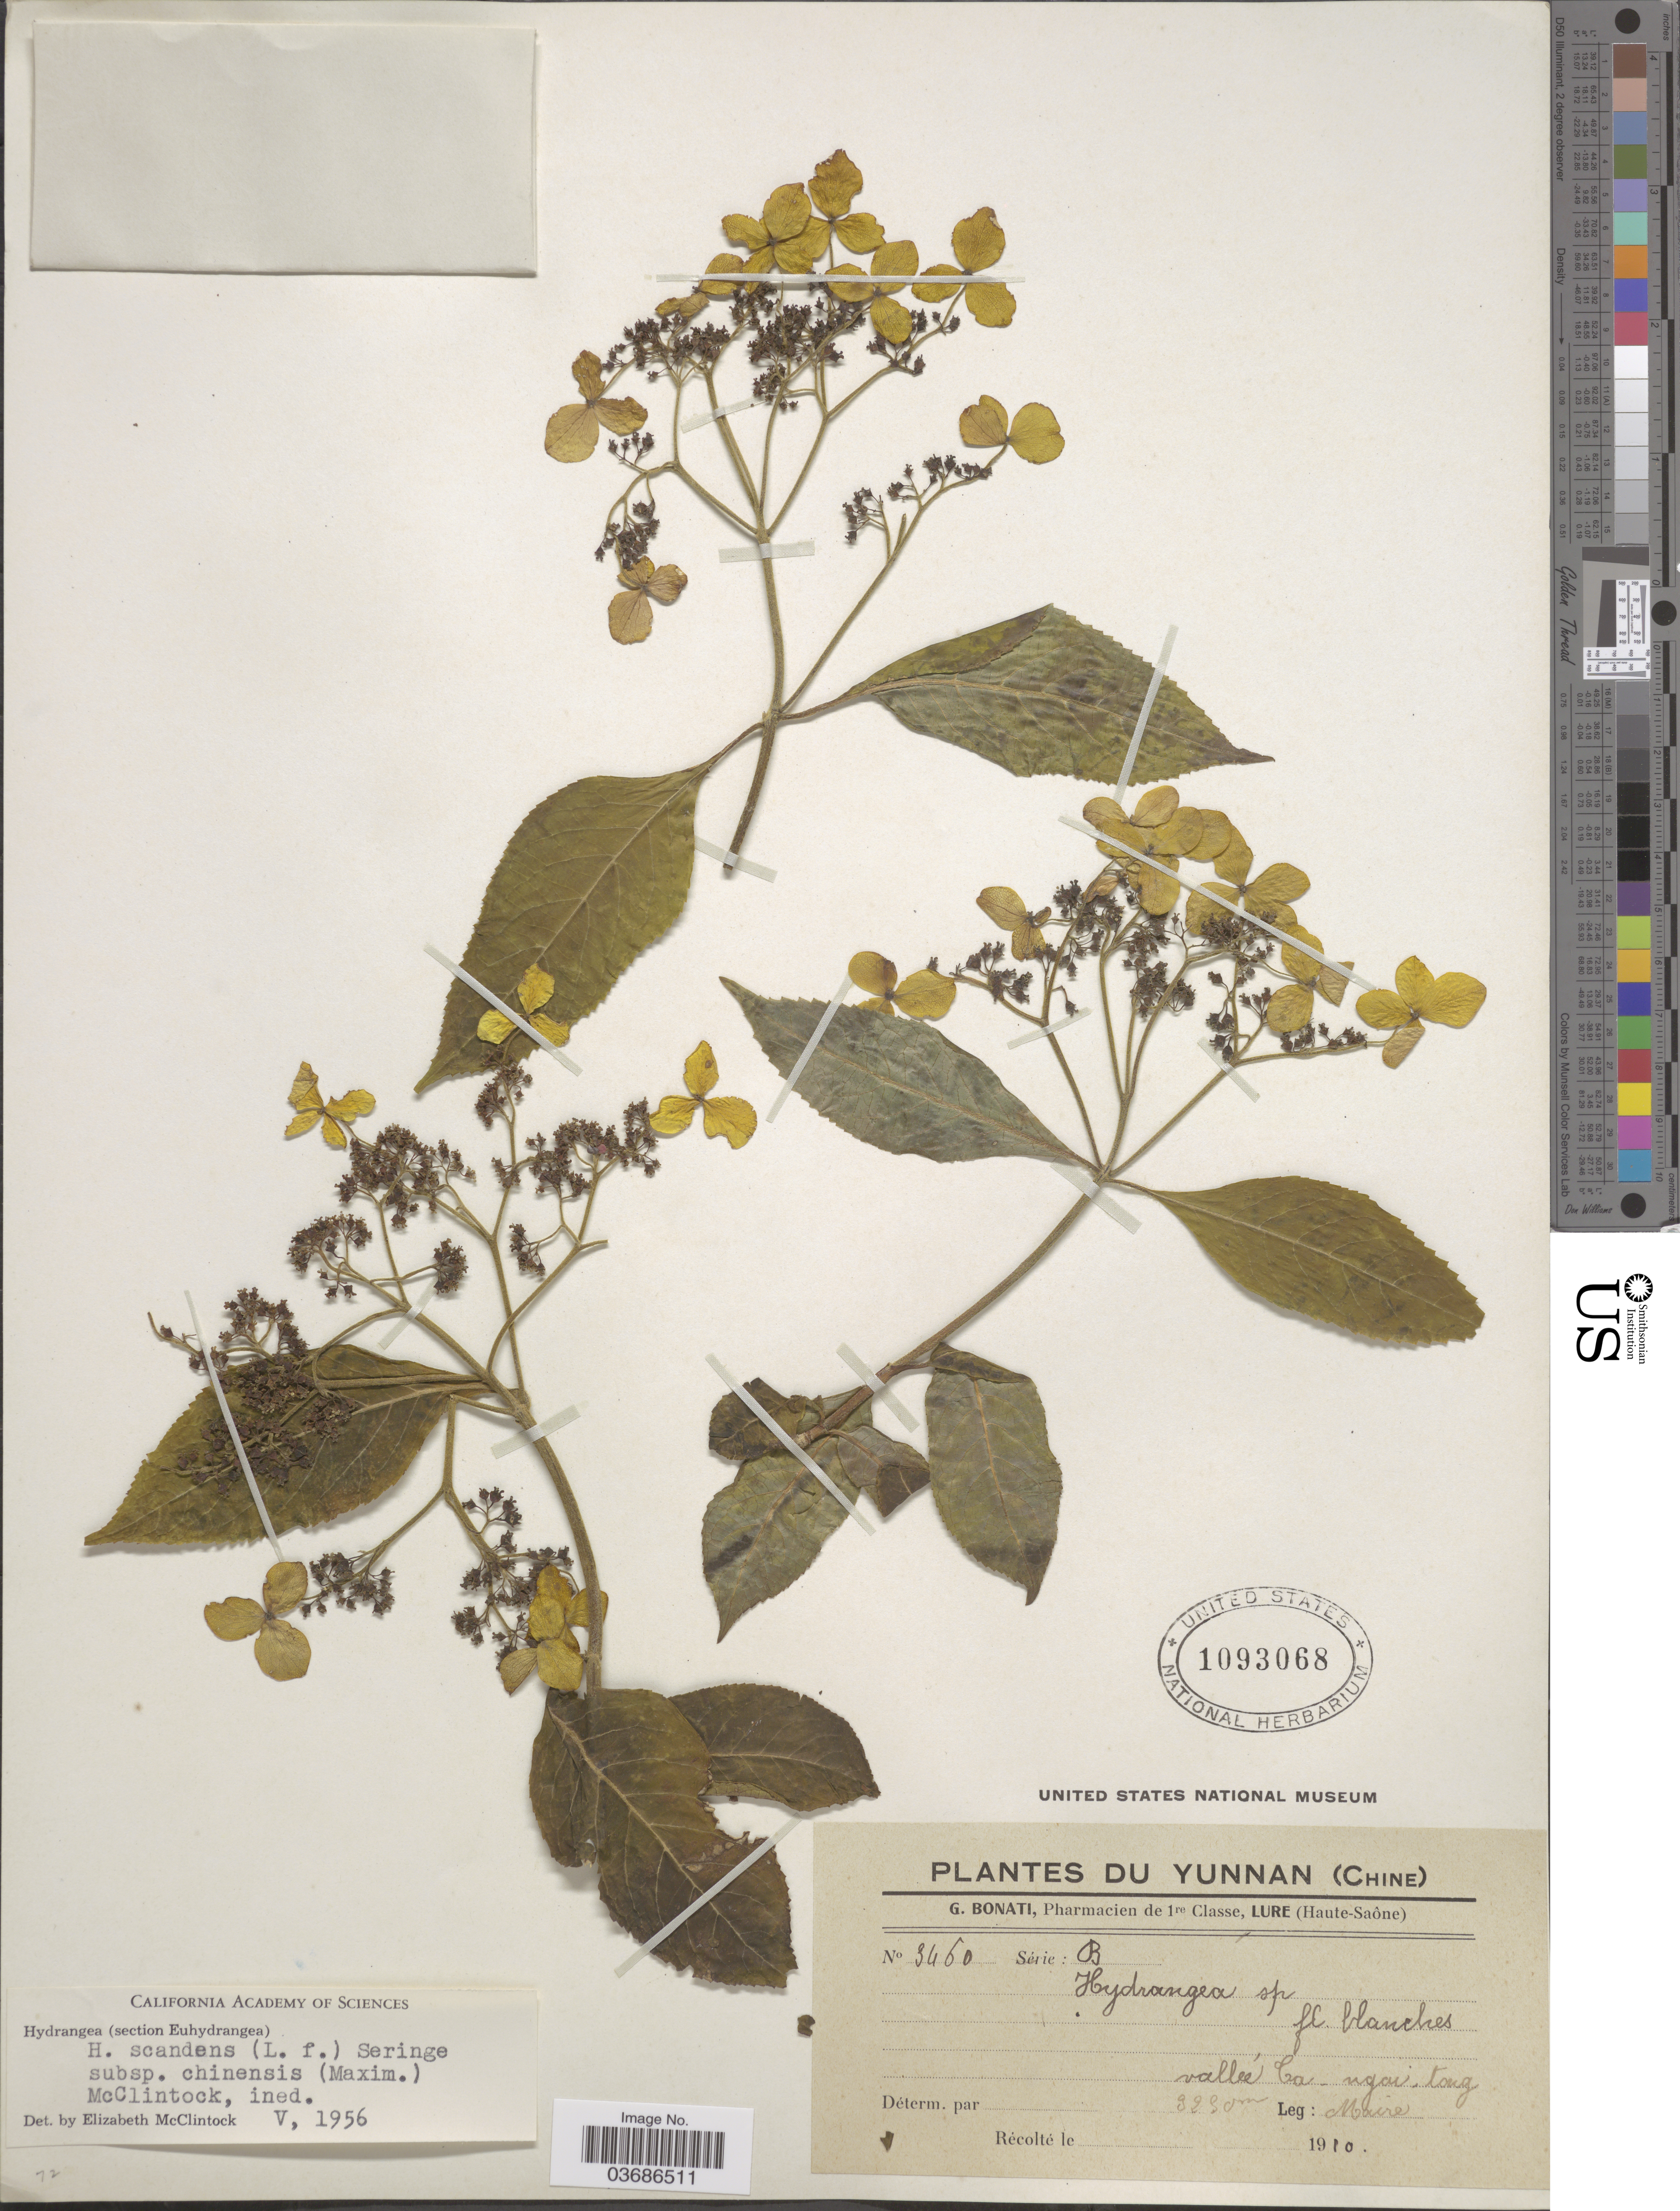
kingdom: Plantae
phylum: Tracheophyta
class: Magnoliopsida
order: Cornales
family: Hydrangeaceae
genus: Hydrangea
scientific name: Hydrangea scandens subsp. chinensis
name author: (Maxim.) E. M. McClint.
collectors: Maire, --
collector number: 3460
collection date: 1910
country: China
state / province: Yunnan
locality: Vallée Ca-ngai-tong.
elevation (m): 3250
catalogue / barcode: US 1093068